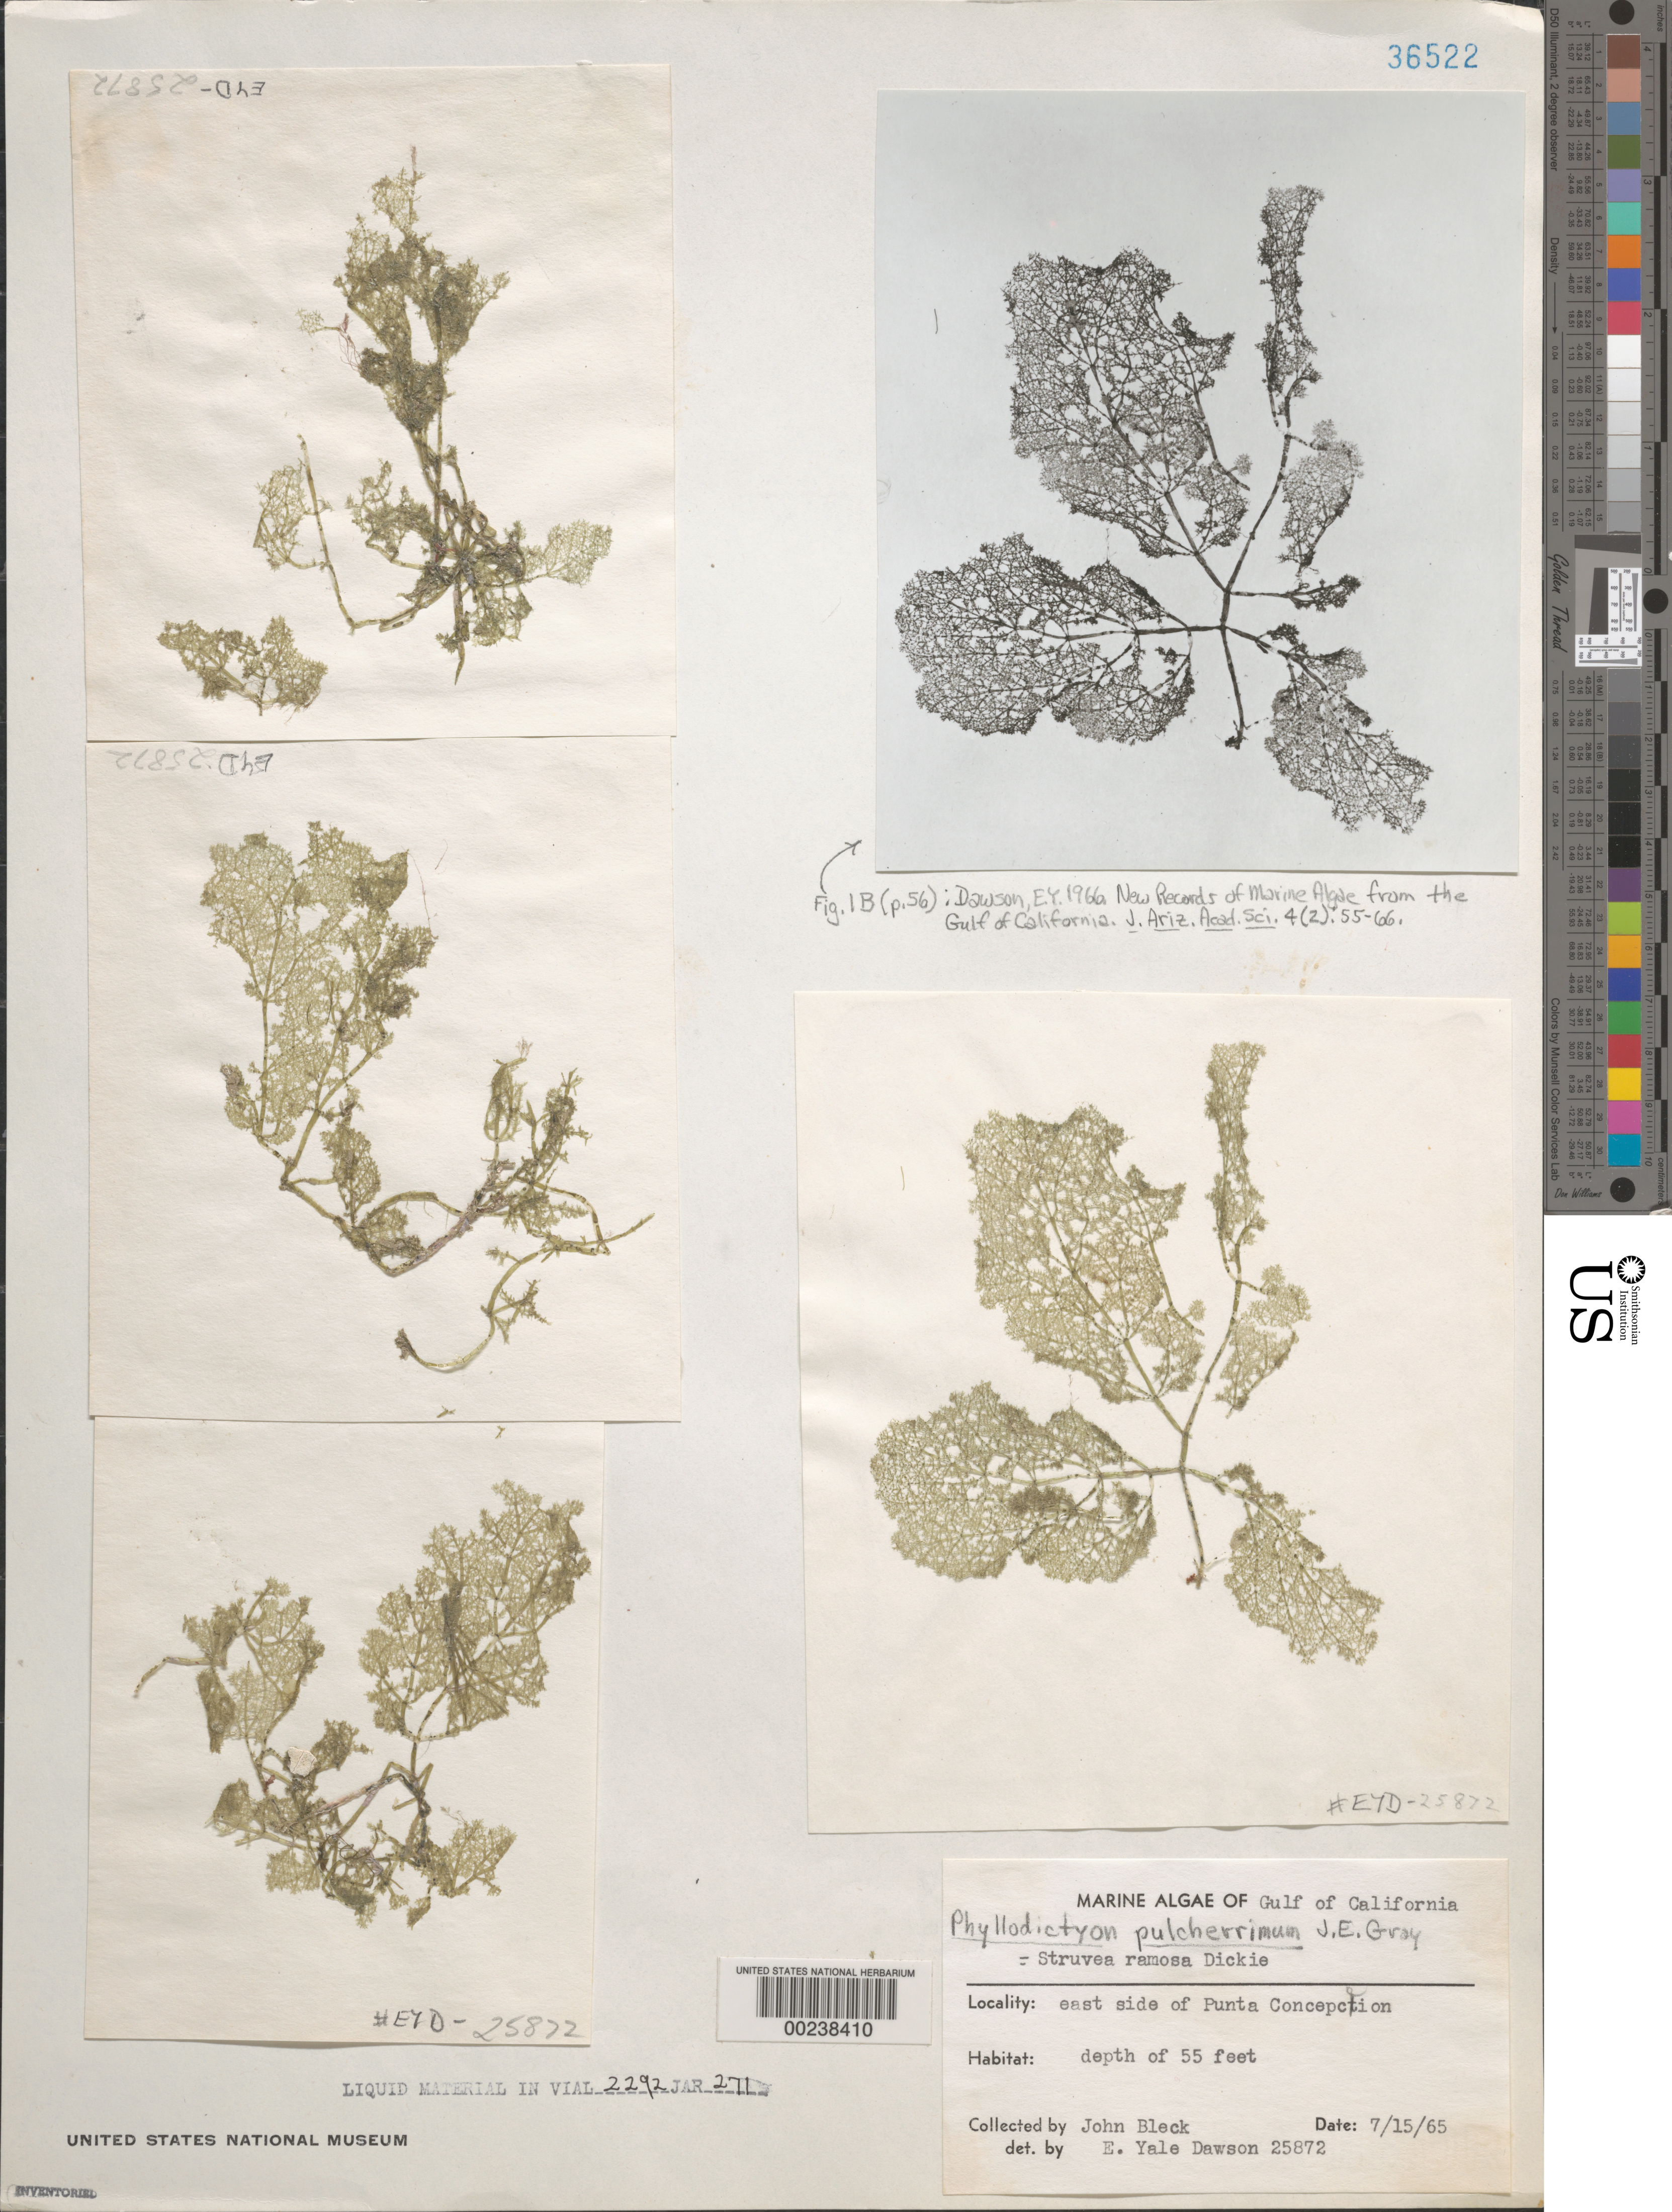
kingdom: Plantae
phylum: Chlorophyta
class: Ulvophyceae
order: Siphonocladales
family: Boodleaceae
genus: Phyllodictyon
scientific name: Phyllodictyon pulcherrimum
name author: J.E. Gray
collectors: J. Bleck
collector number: EYD 25872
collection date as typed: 15 Jul 1965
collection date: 1965-07-15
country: Mexico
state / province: Baja California Sur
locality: Punta Concepcion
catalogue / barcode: US 36522